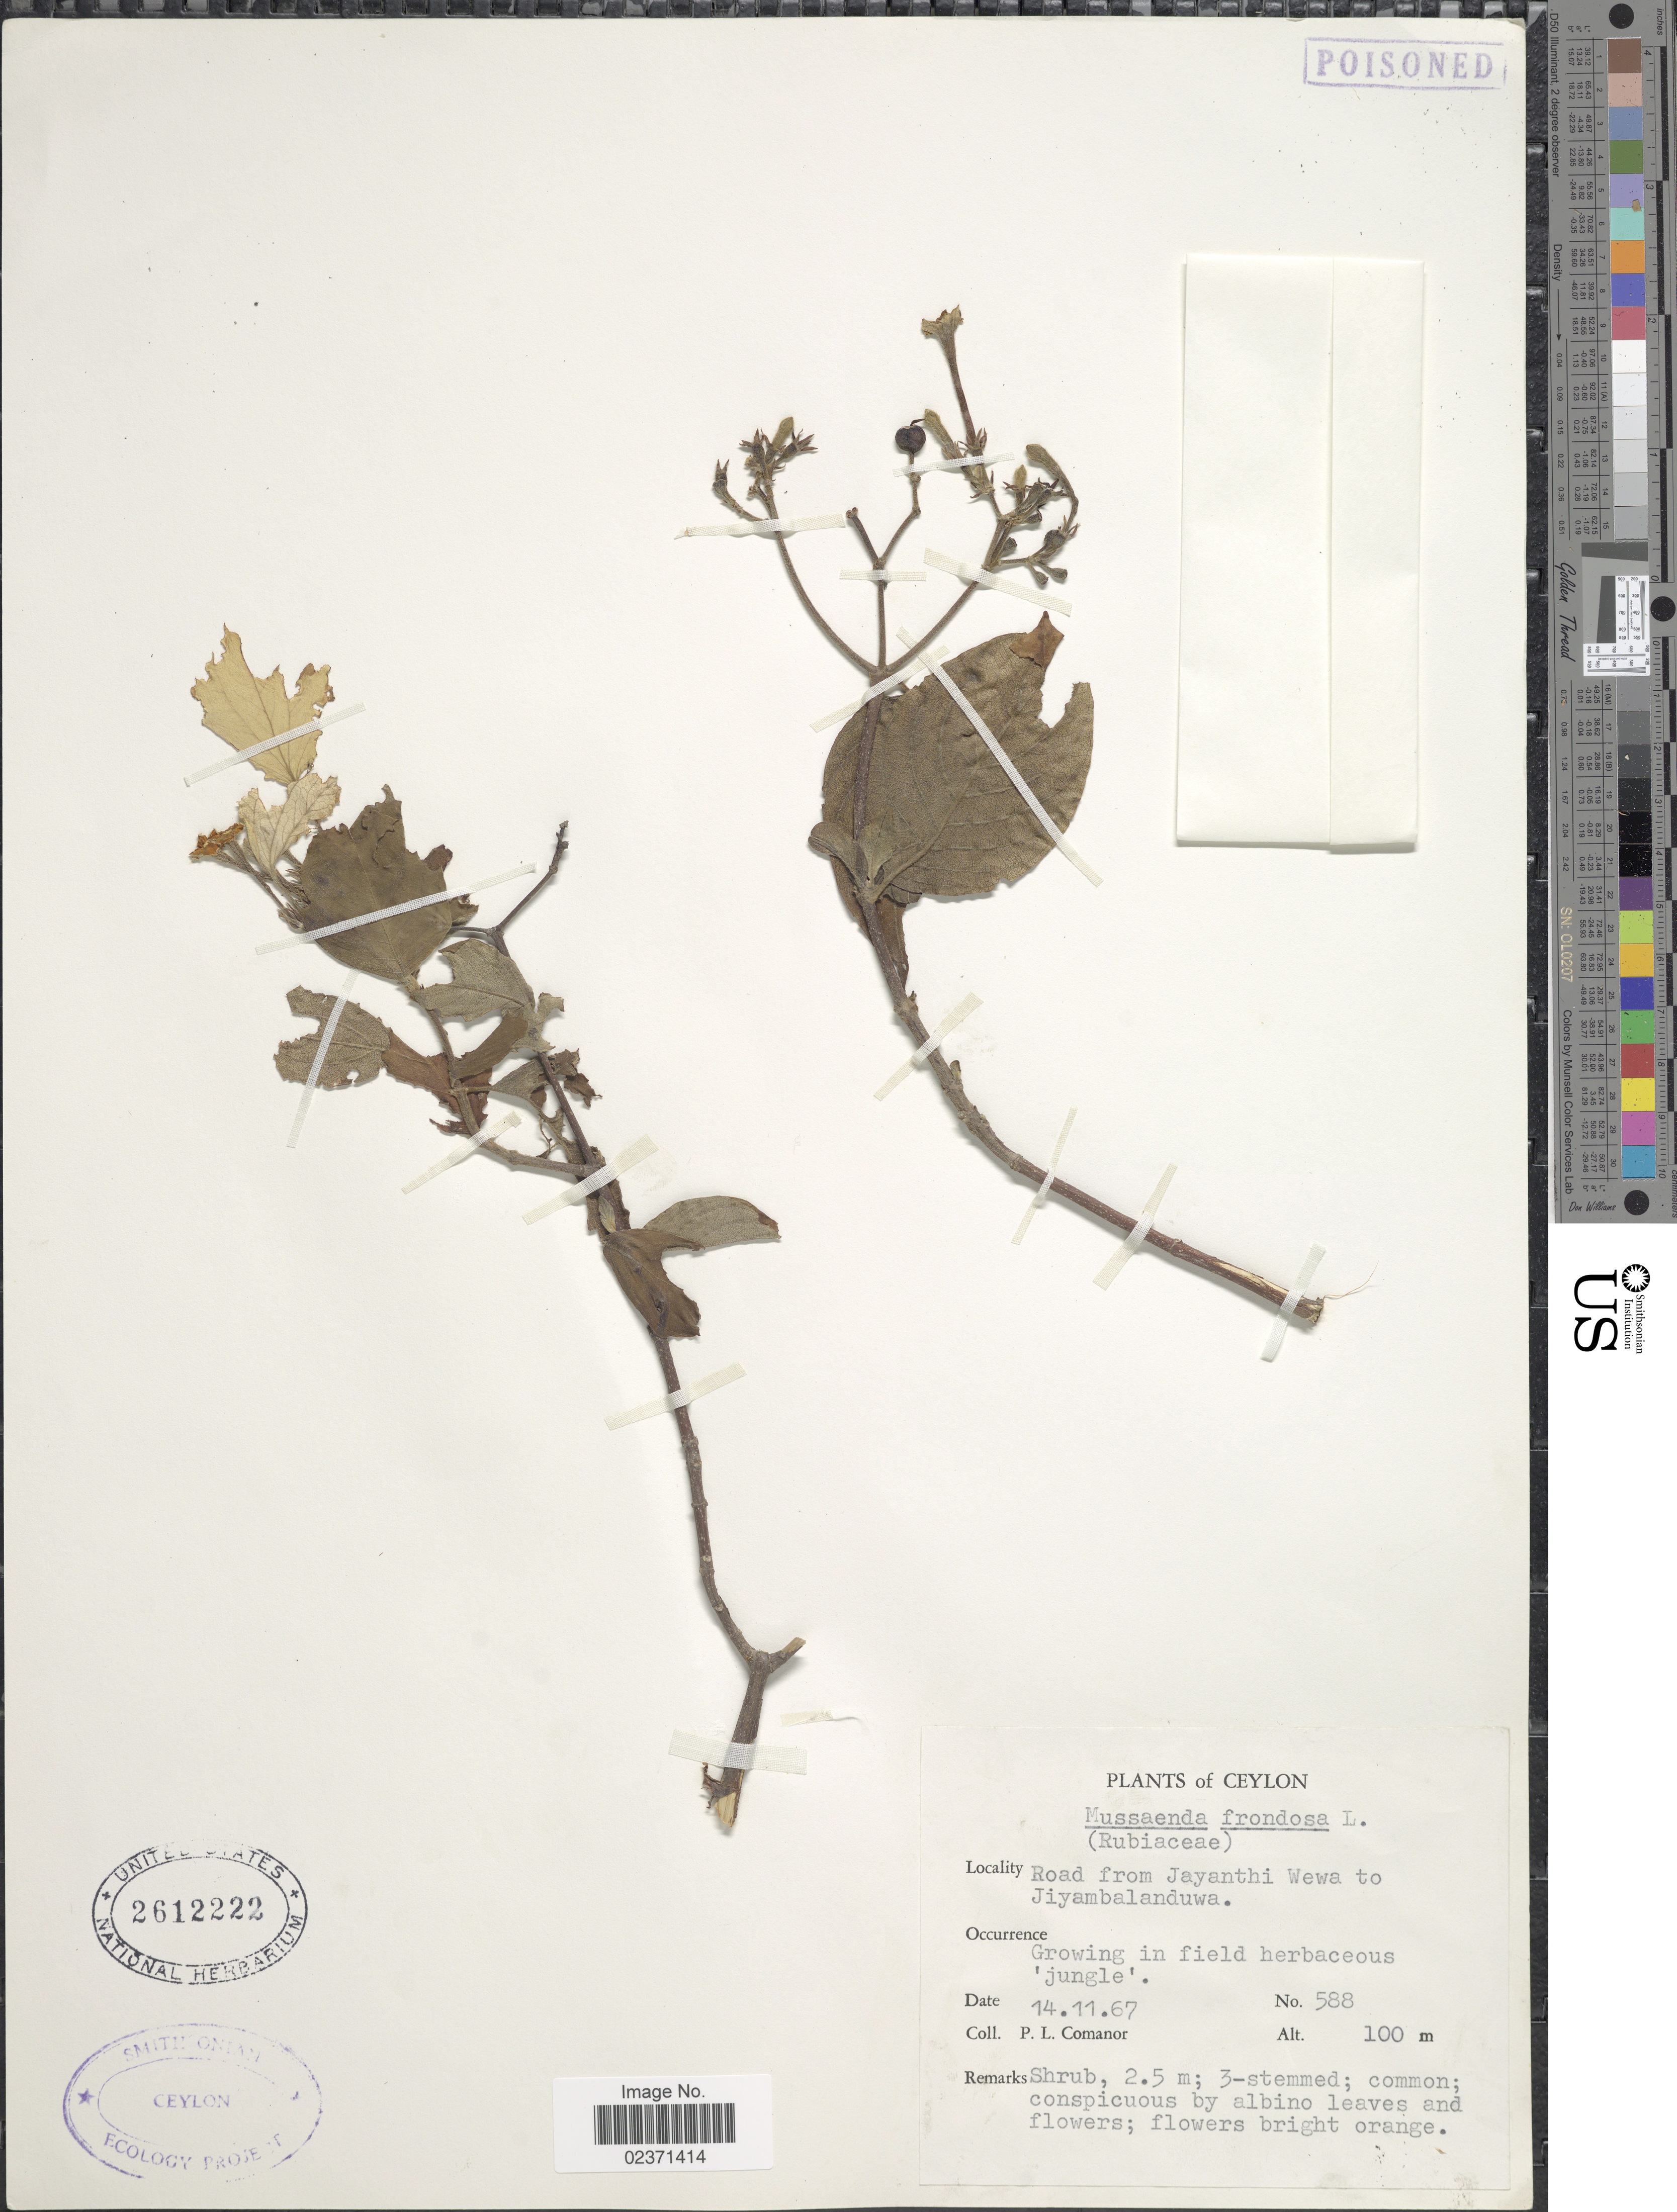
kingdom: Plantae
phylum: Tracheophyta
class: Magnoliopsida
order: Gentianales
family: Rubiaceae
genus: Mussaenda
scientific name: Mussaenda frondosa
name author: L.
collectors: P. Comanor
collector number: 588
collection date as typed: Transcribed d/m/y: 14/11/67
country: Sri Lanka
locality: Ceylon. Road from Jayanthi to Jiyambalanduwa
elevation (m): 100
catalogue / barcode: US 2612222